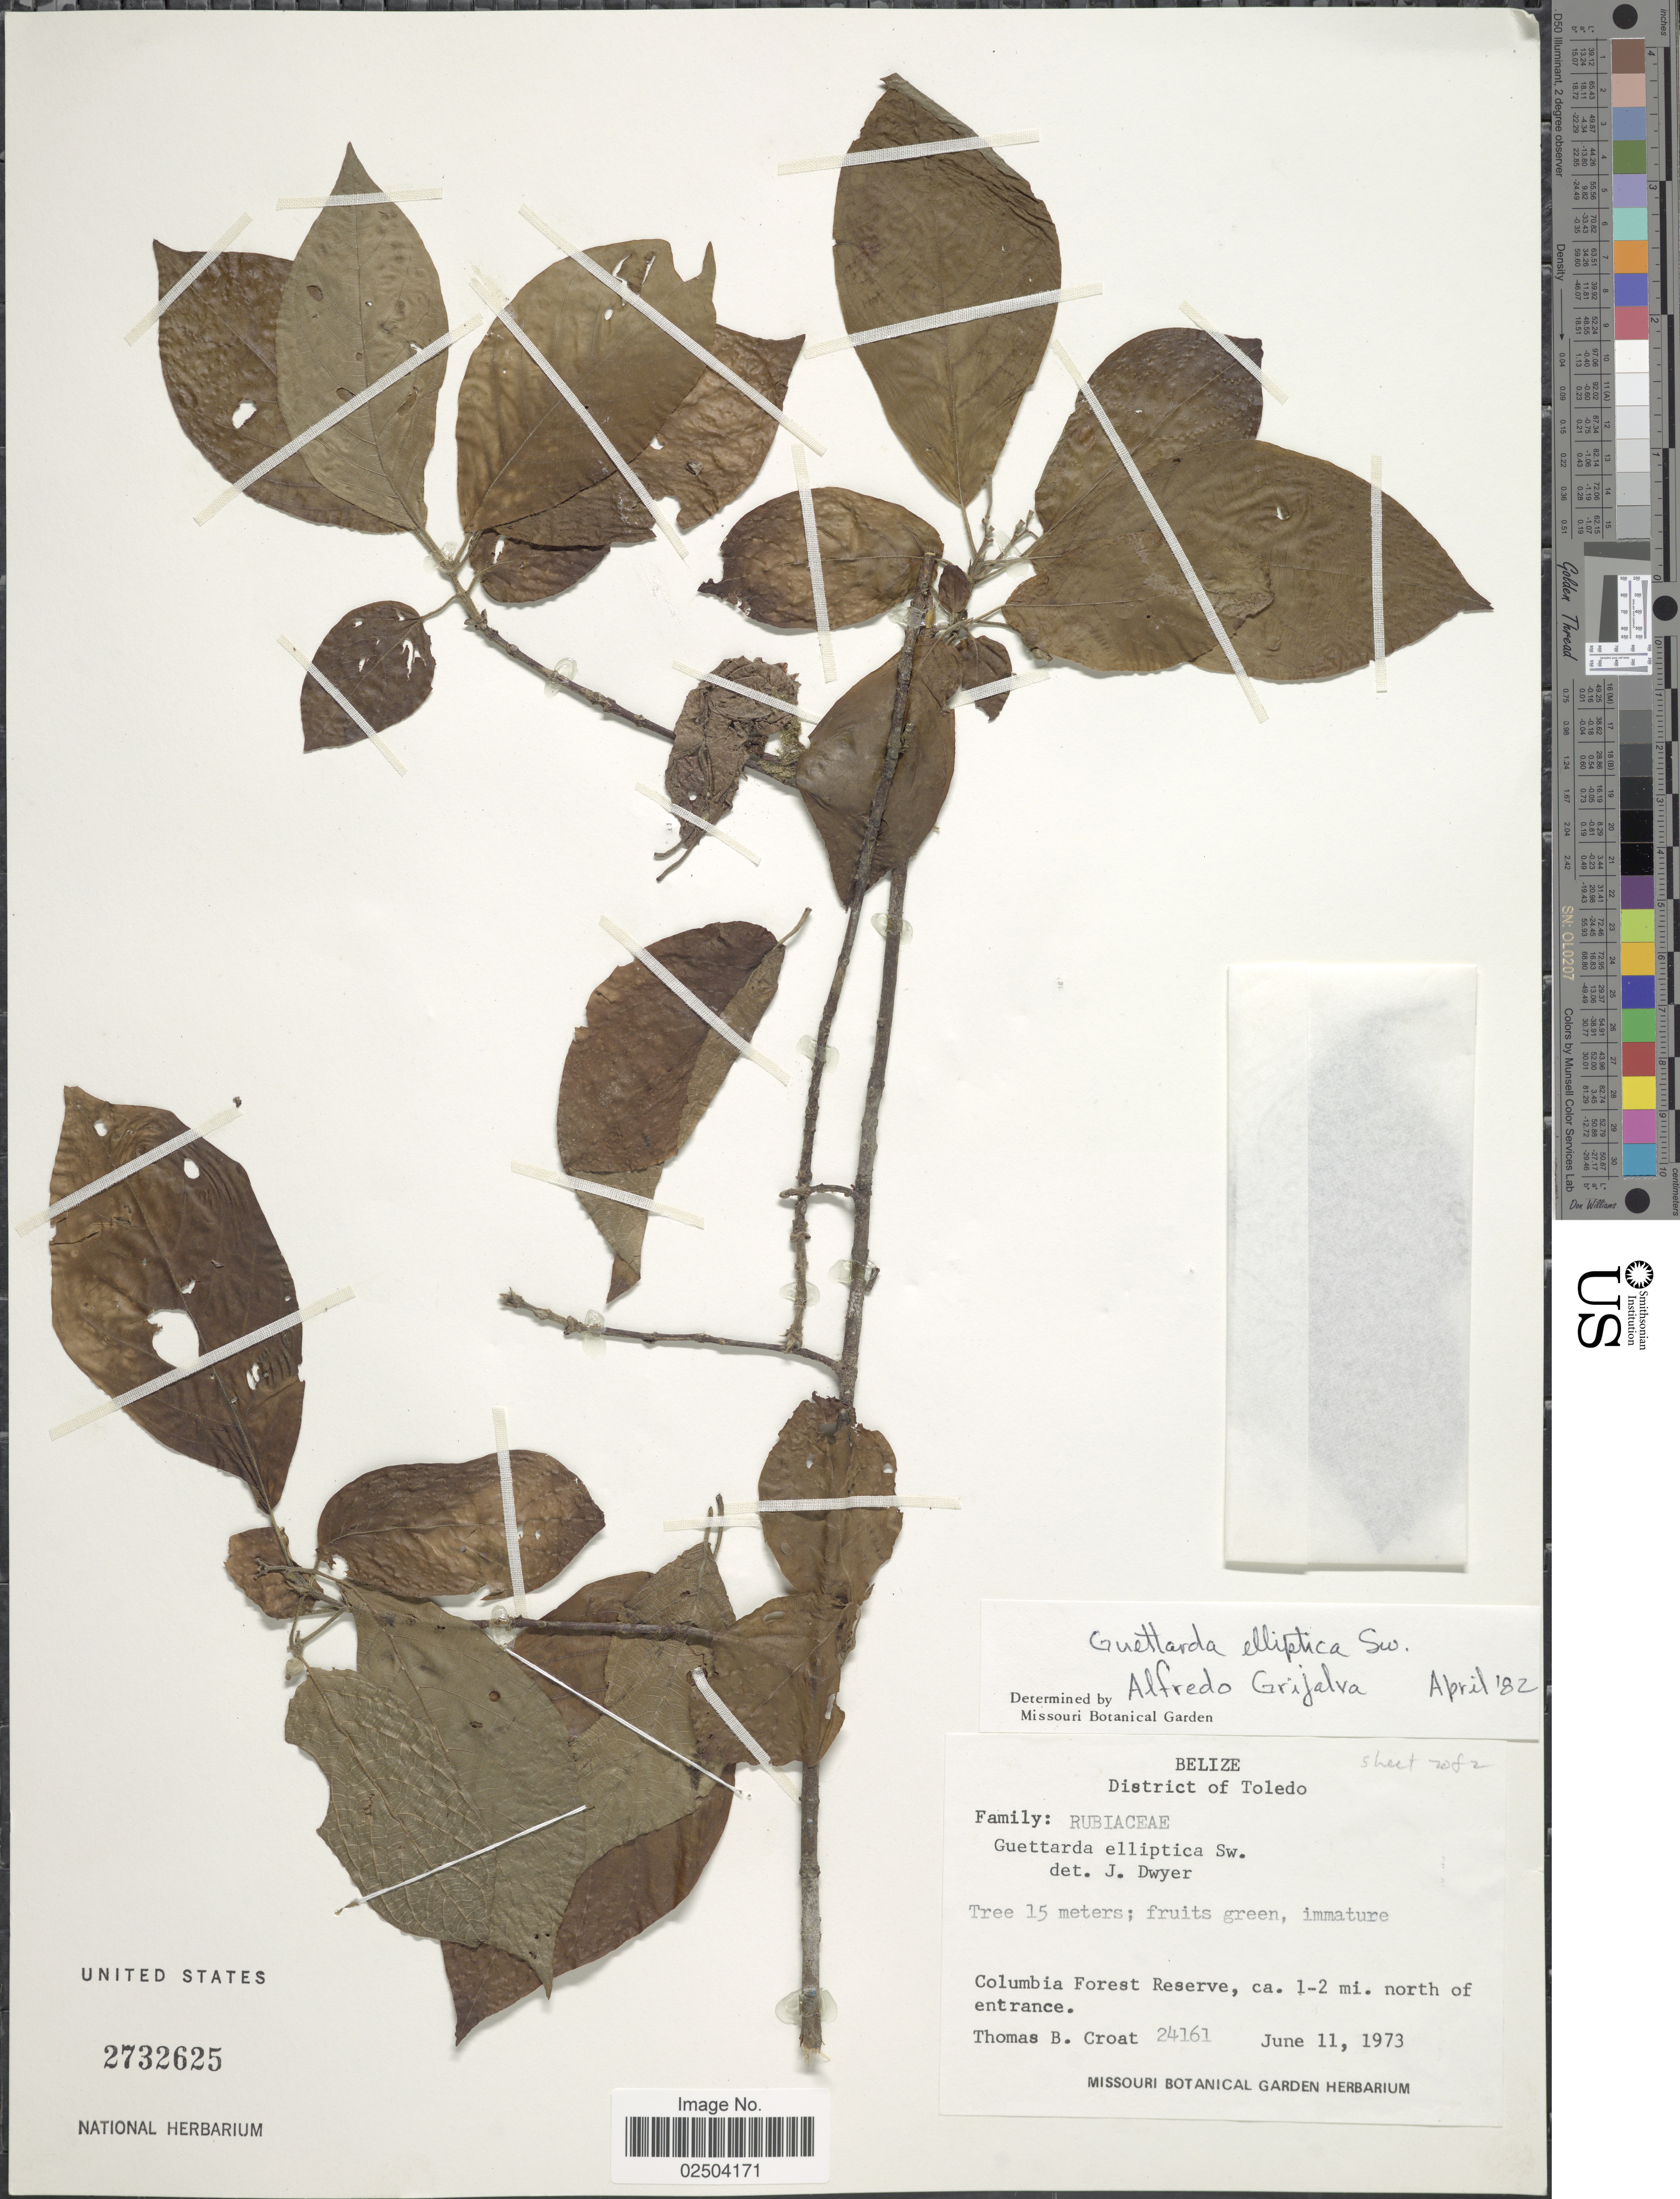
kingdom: Plantae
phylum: Tracheophyta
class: Magnoliopsida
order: Gentianales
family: Rubiaceae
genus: Guettarda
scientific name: Guettarda elliptica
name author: Sw.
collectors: T. B. Croat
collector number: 24161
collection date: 1973-06-11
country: Belize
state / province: Toledo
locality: District of Toledo. Colombia Forest Reserve, ca. 1-2 mi. north of entrance.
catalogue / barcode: US 2732625